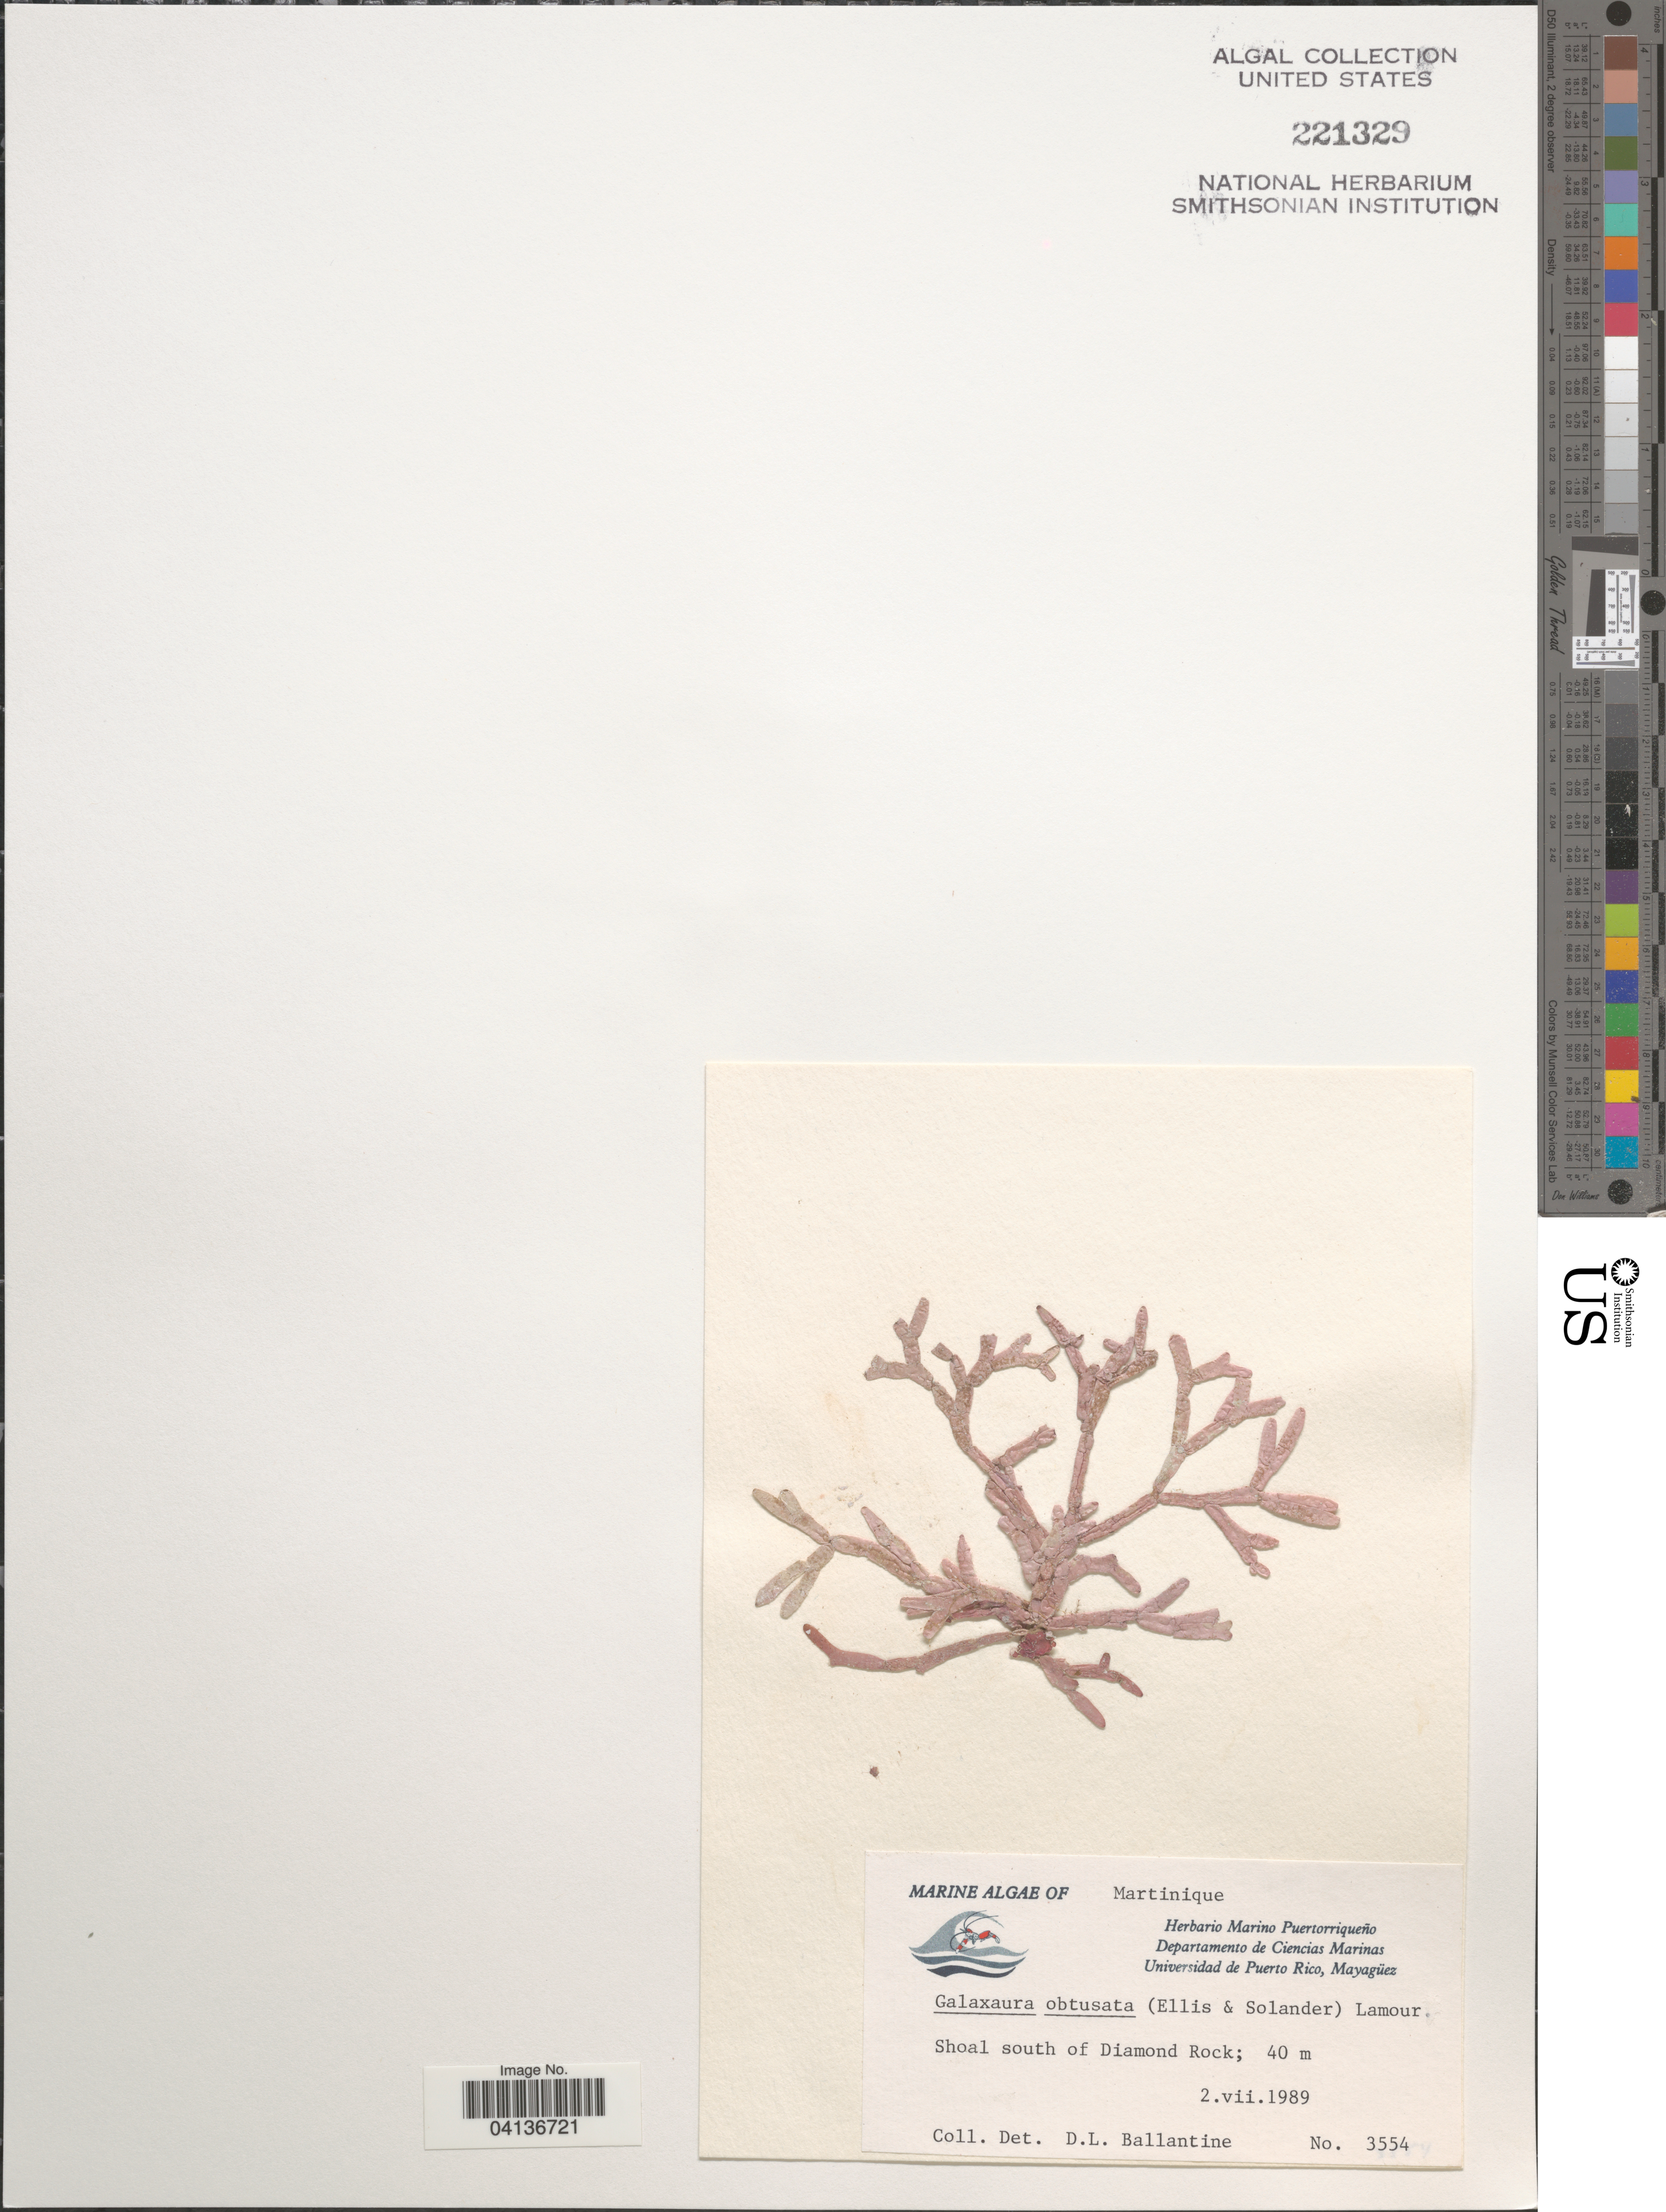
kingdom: Plantae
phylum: Rhodophyta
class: Florideophyceae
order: Nemaliales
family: Galaxauraceae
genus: Galaxaura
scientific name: Galaxaura obtusata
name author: (Ellis & Sol.) J.V.Lamouroux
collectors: D.L. Ballantine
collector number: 3554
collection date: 1989-07-02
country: Martinique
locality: Shoal south of Diamond Rock.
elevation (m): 40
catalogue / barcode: US 221329